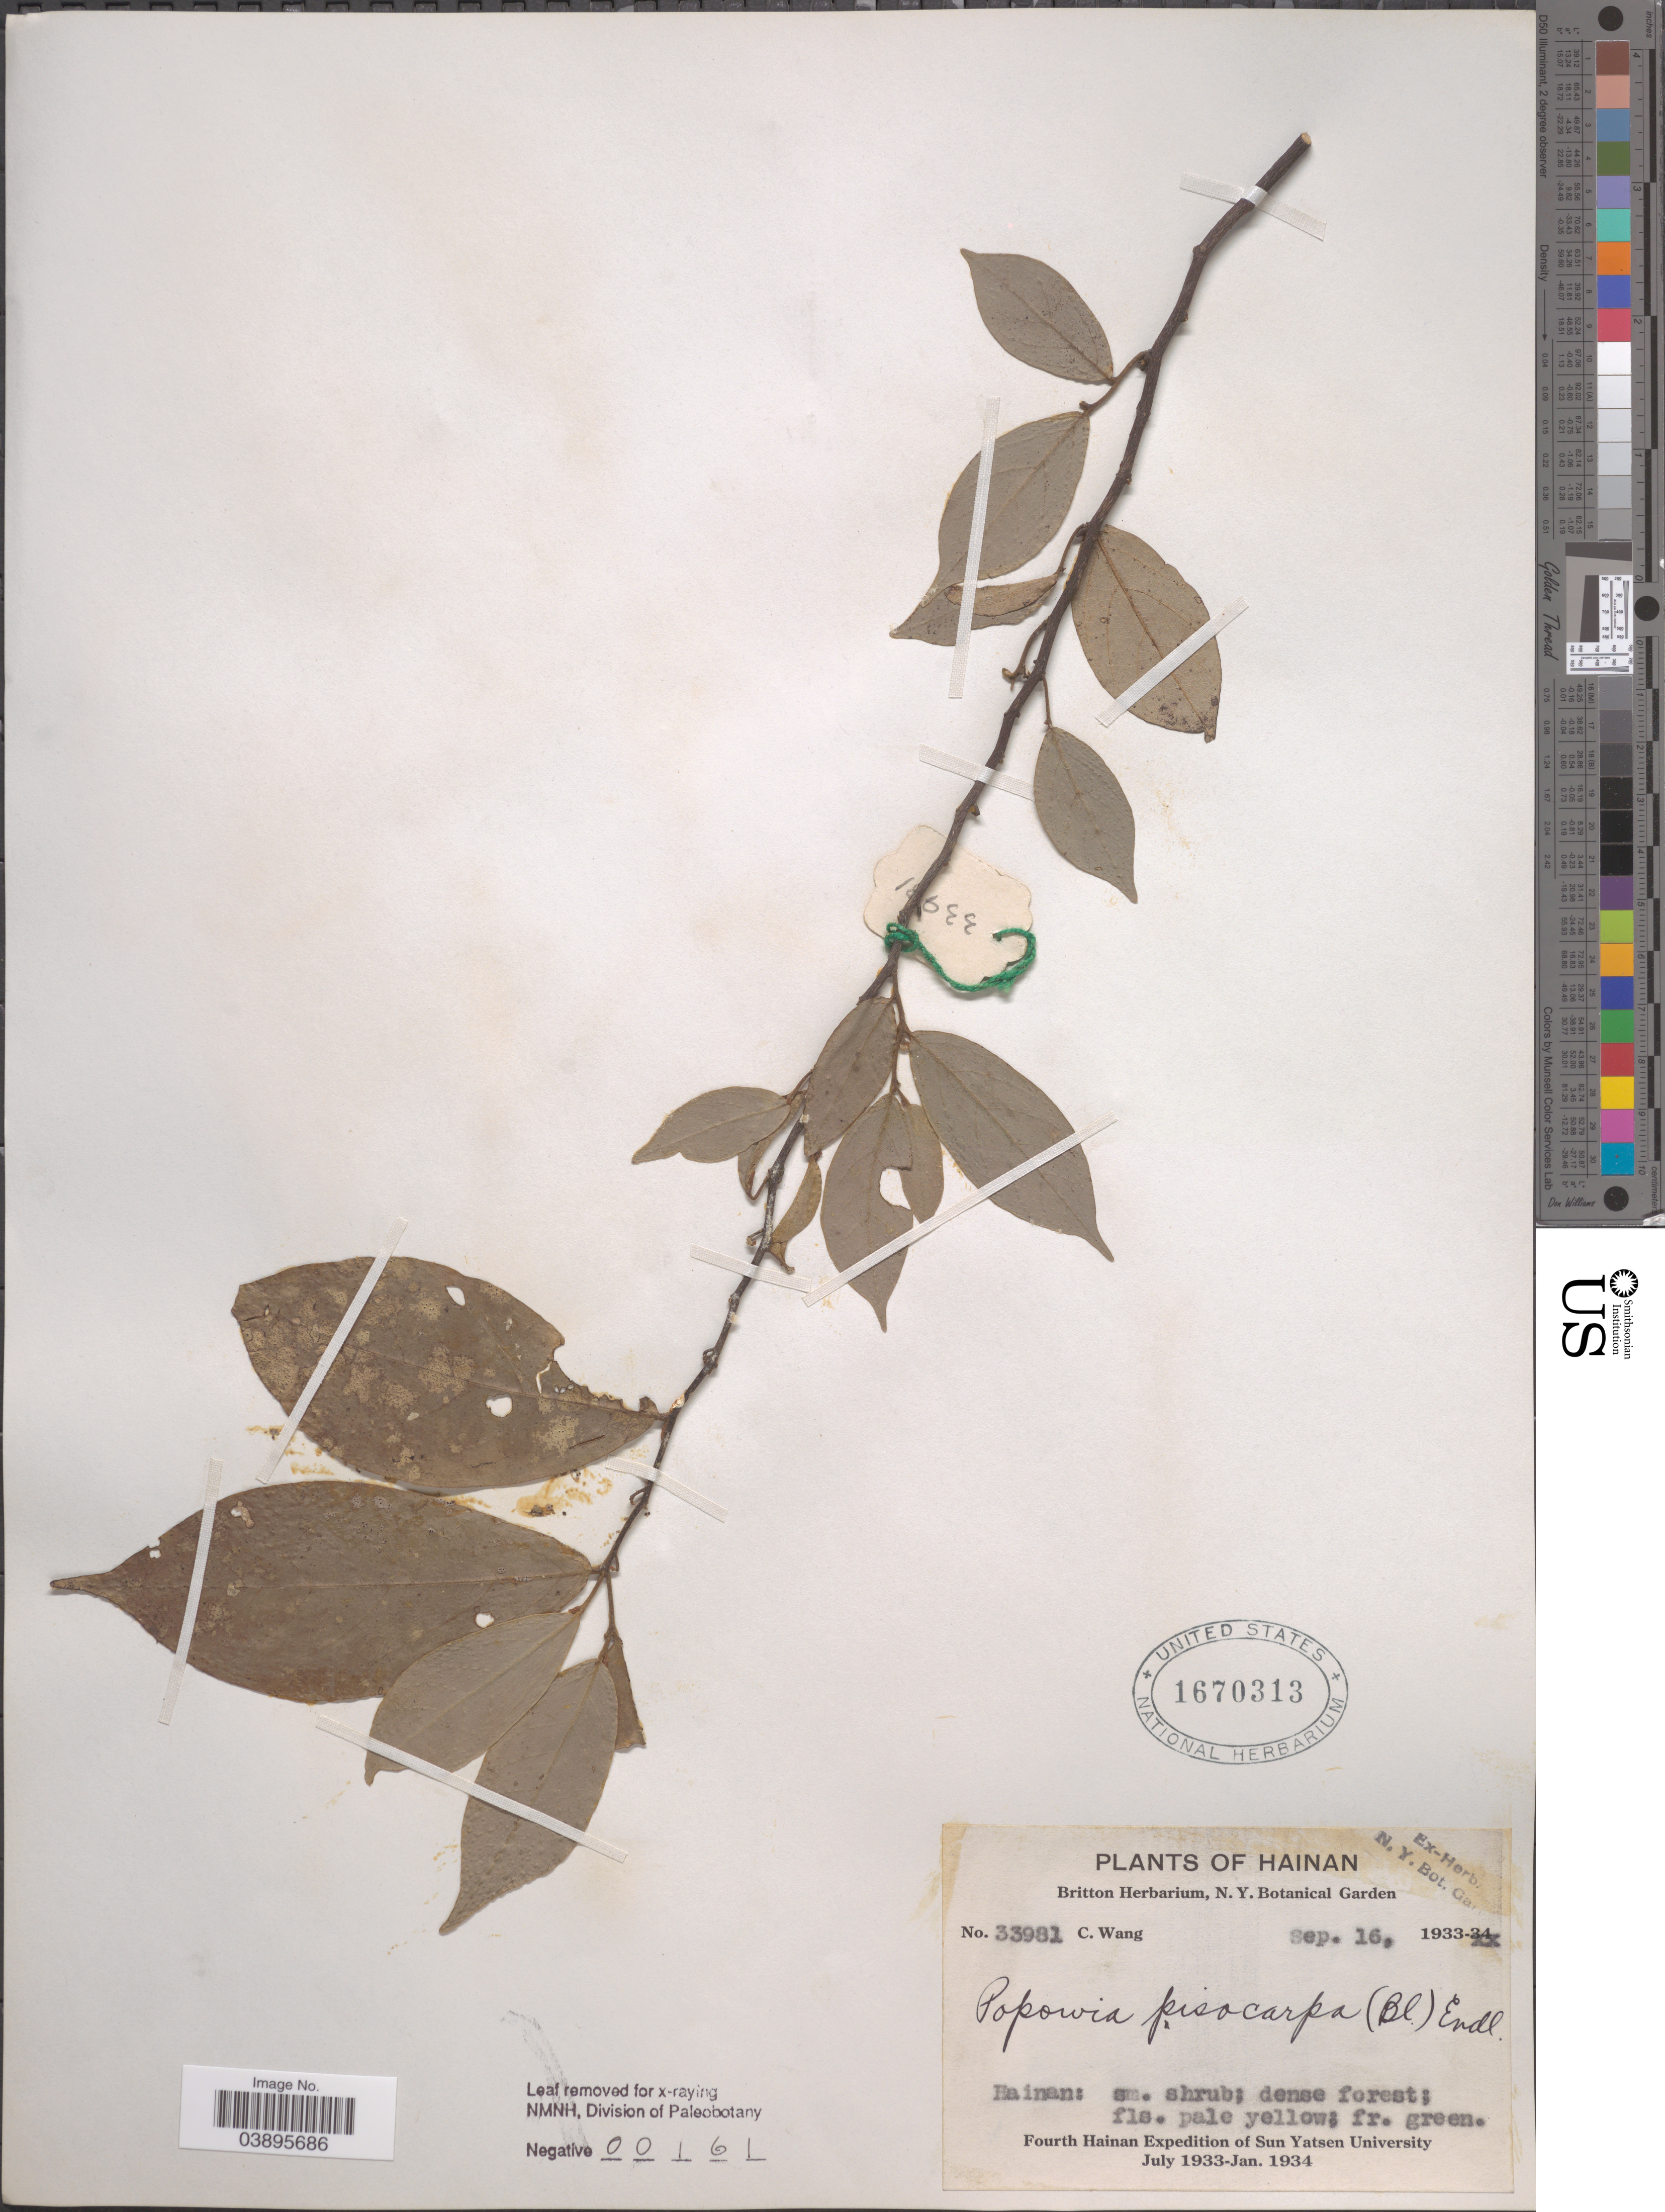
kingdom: Plantae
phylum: Tracheophyta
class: Magnoliopsida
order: Magnoliales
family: Annonaceae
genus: Popowia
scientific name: Popowia pisocarpa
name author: (Blume) Endl.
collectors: C. Wang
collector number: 33981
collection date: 1933-09-16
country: China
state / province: Hainan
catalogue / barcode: US 1670313